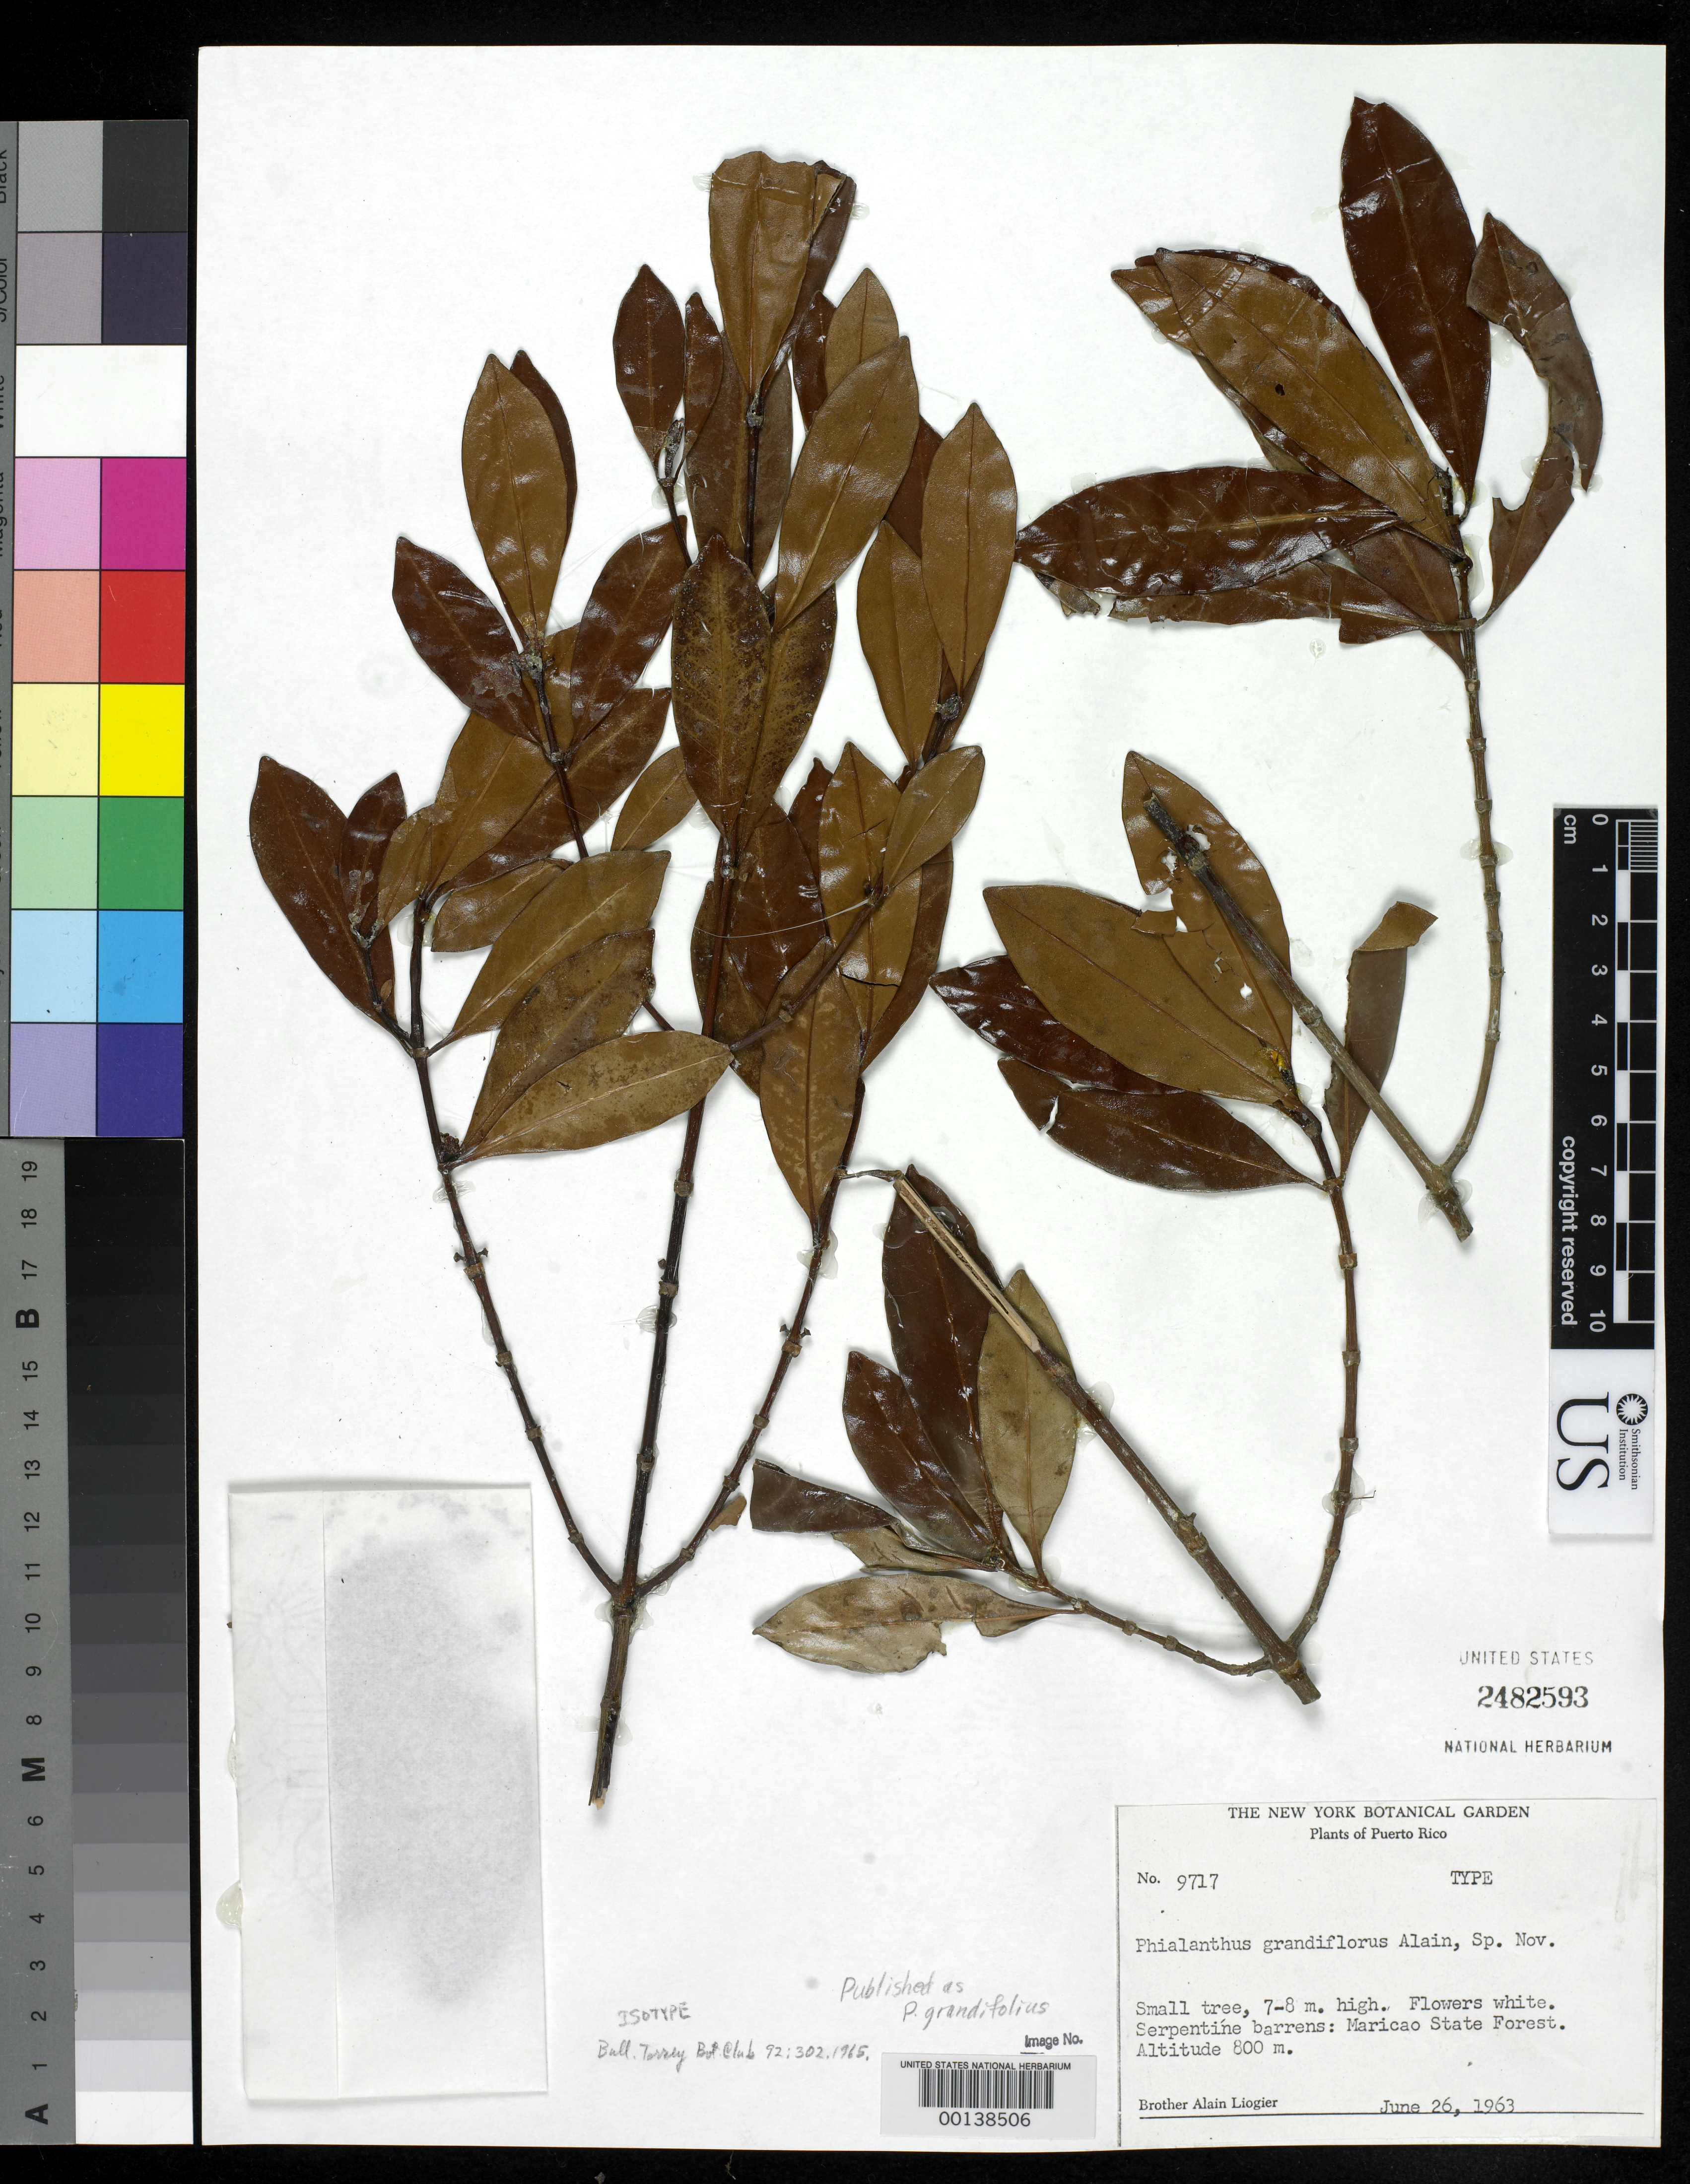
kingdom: Plantae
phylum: Tracheophyta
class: Magnoliopsida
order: Gentianales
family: Rubiaceae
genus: Phialanthus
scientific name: Phialanthus grandiflorus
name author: Alain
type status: Isotype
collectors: A. H. Liogier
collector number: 9717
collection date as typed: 26 Jun 1963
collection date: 1963-06-26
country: Puerto Rico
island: Greater Antilles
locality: Maricao State Forest.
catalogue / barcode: US 2482593